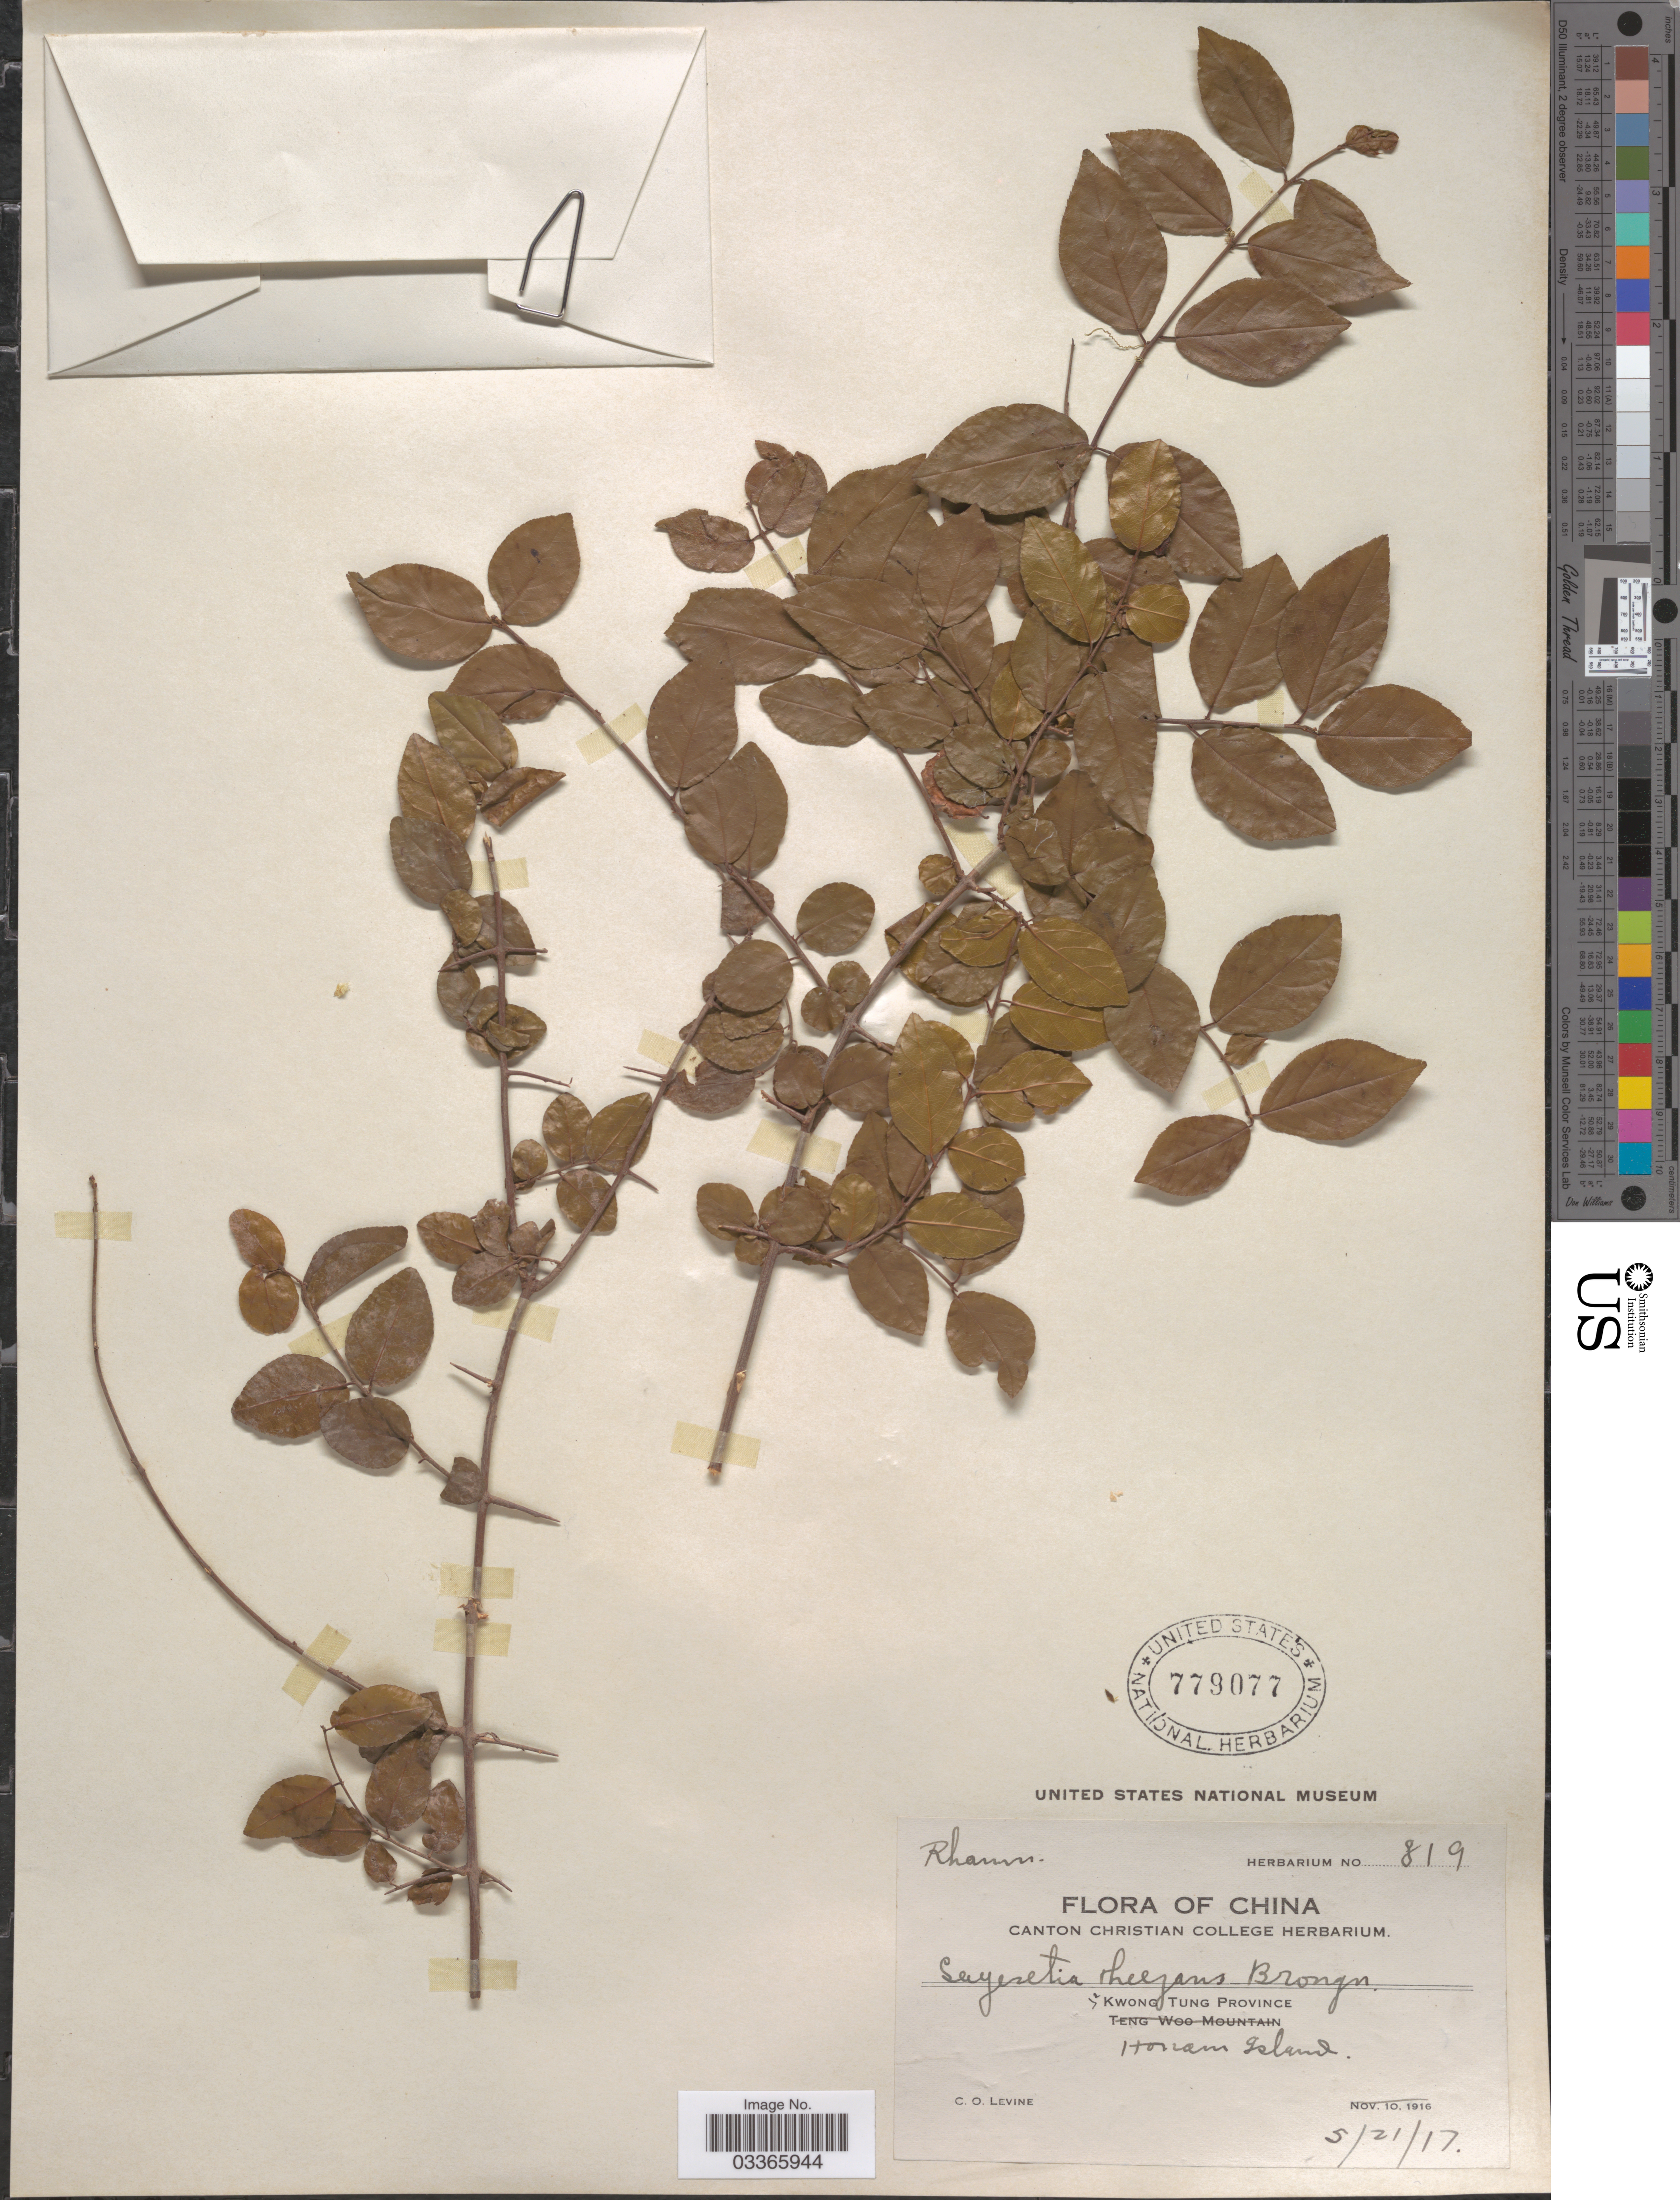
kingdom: Plantae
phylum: Tracheophyta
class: Magnoliopsida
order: Rosales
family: Rhamnaceae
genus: Sageretia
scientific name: Sageretia thea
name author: (Osbeck) M.C. Johnst.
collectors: C. O. Levine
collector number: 819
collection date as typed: Transcribed d/m/y: 21/5/17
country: China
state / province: Guangdong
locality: Kwong Tung Province, Honam Island.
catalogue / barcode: US 779077